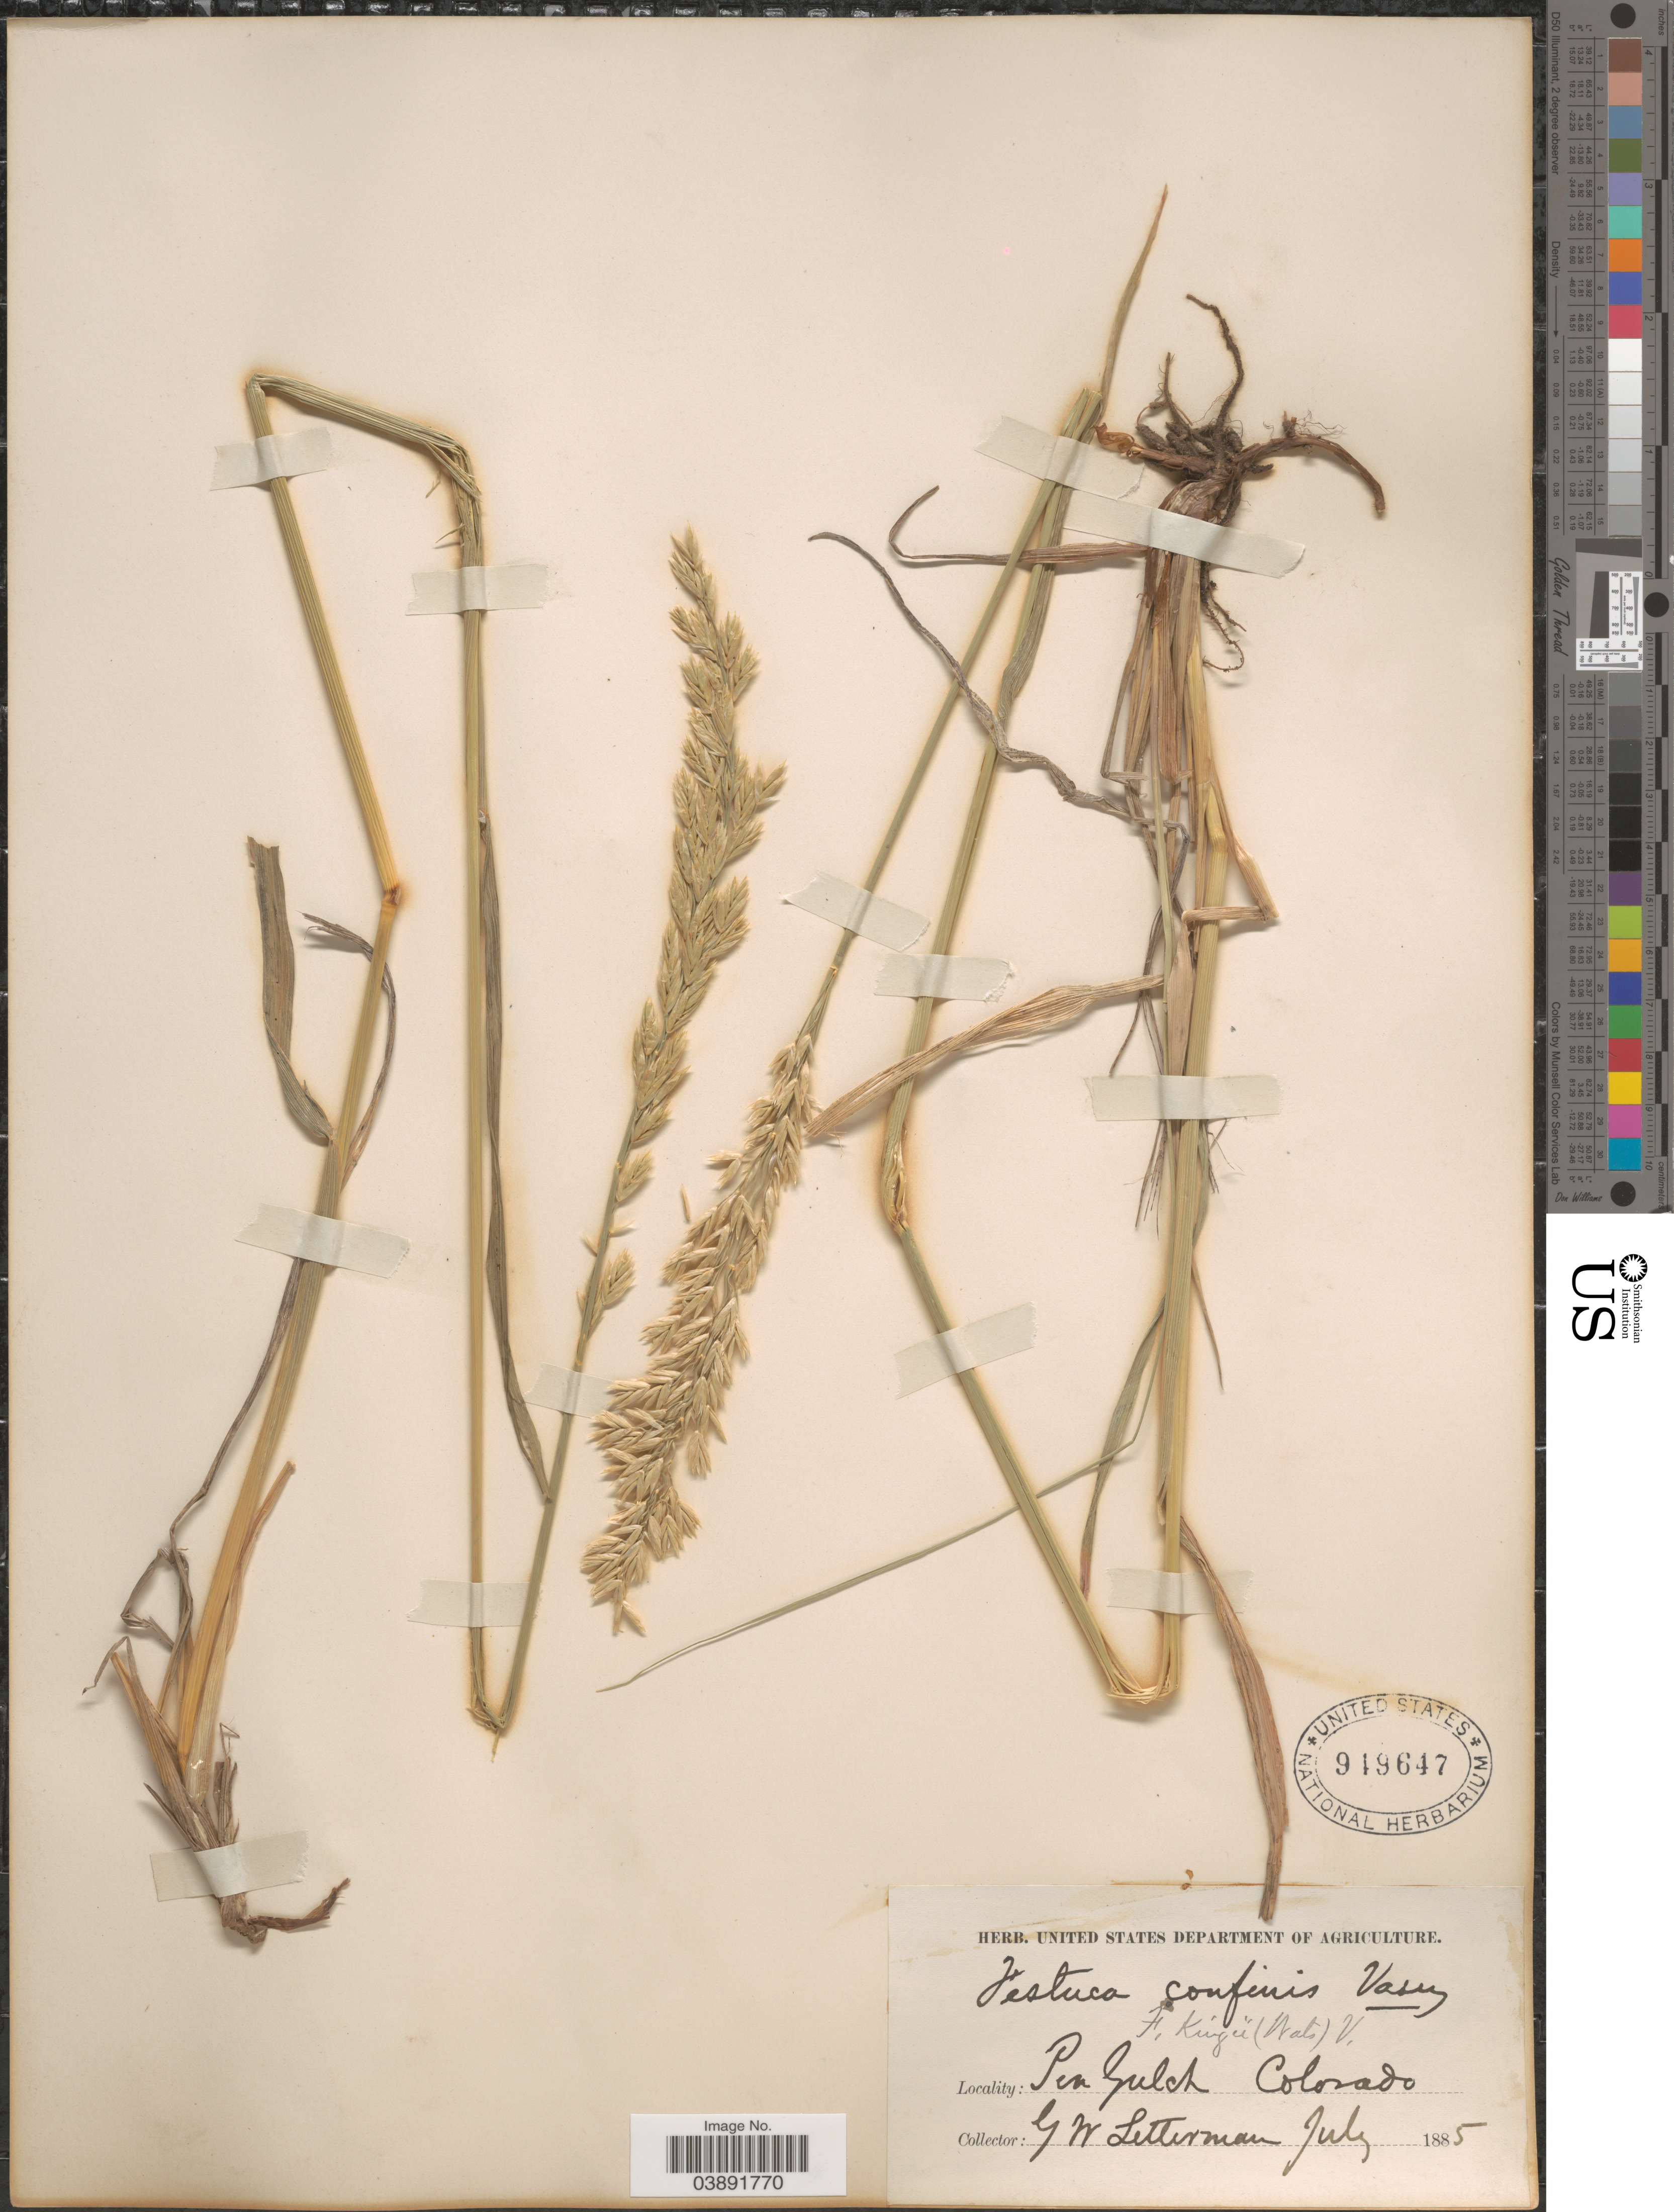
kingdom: Plantae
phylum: Tracheophyta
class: Liliopsida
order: Poales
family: Poaceae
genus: Hesperochloa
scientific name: Hesperochloa kingii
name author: (S. Watson) Rydb.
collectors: G. W. Letterman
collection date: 1885-07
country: United States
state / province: Colorado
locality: Pen Gulch.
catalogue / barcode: US 949647